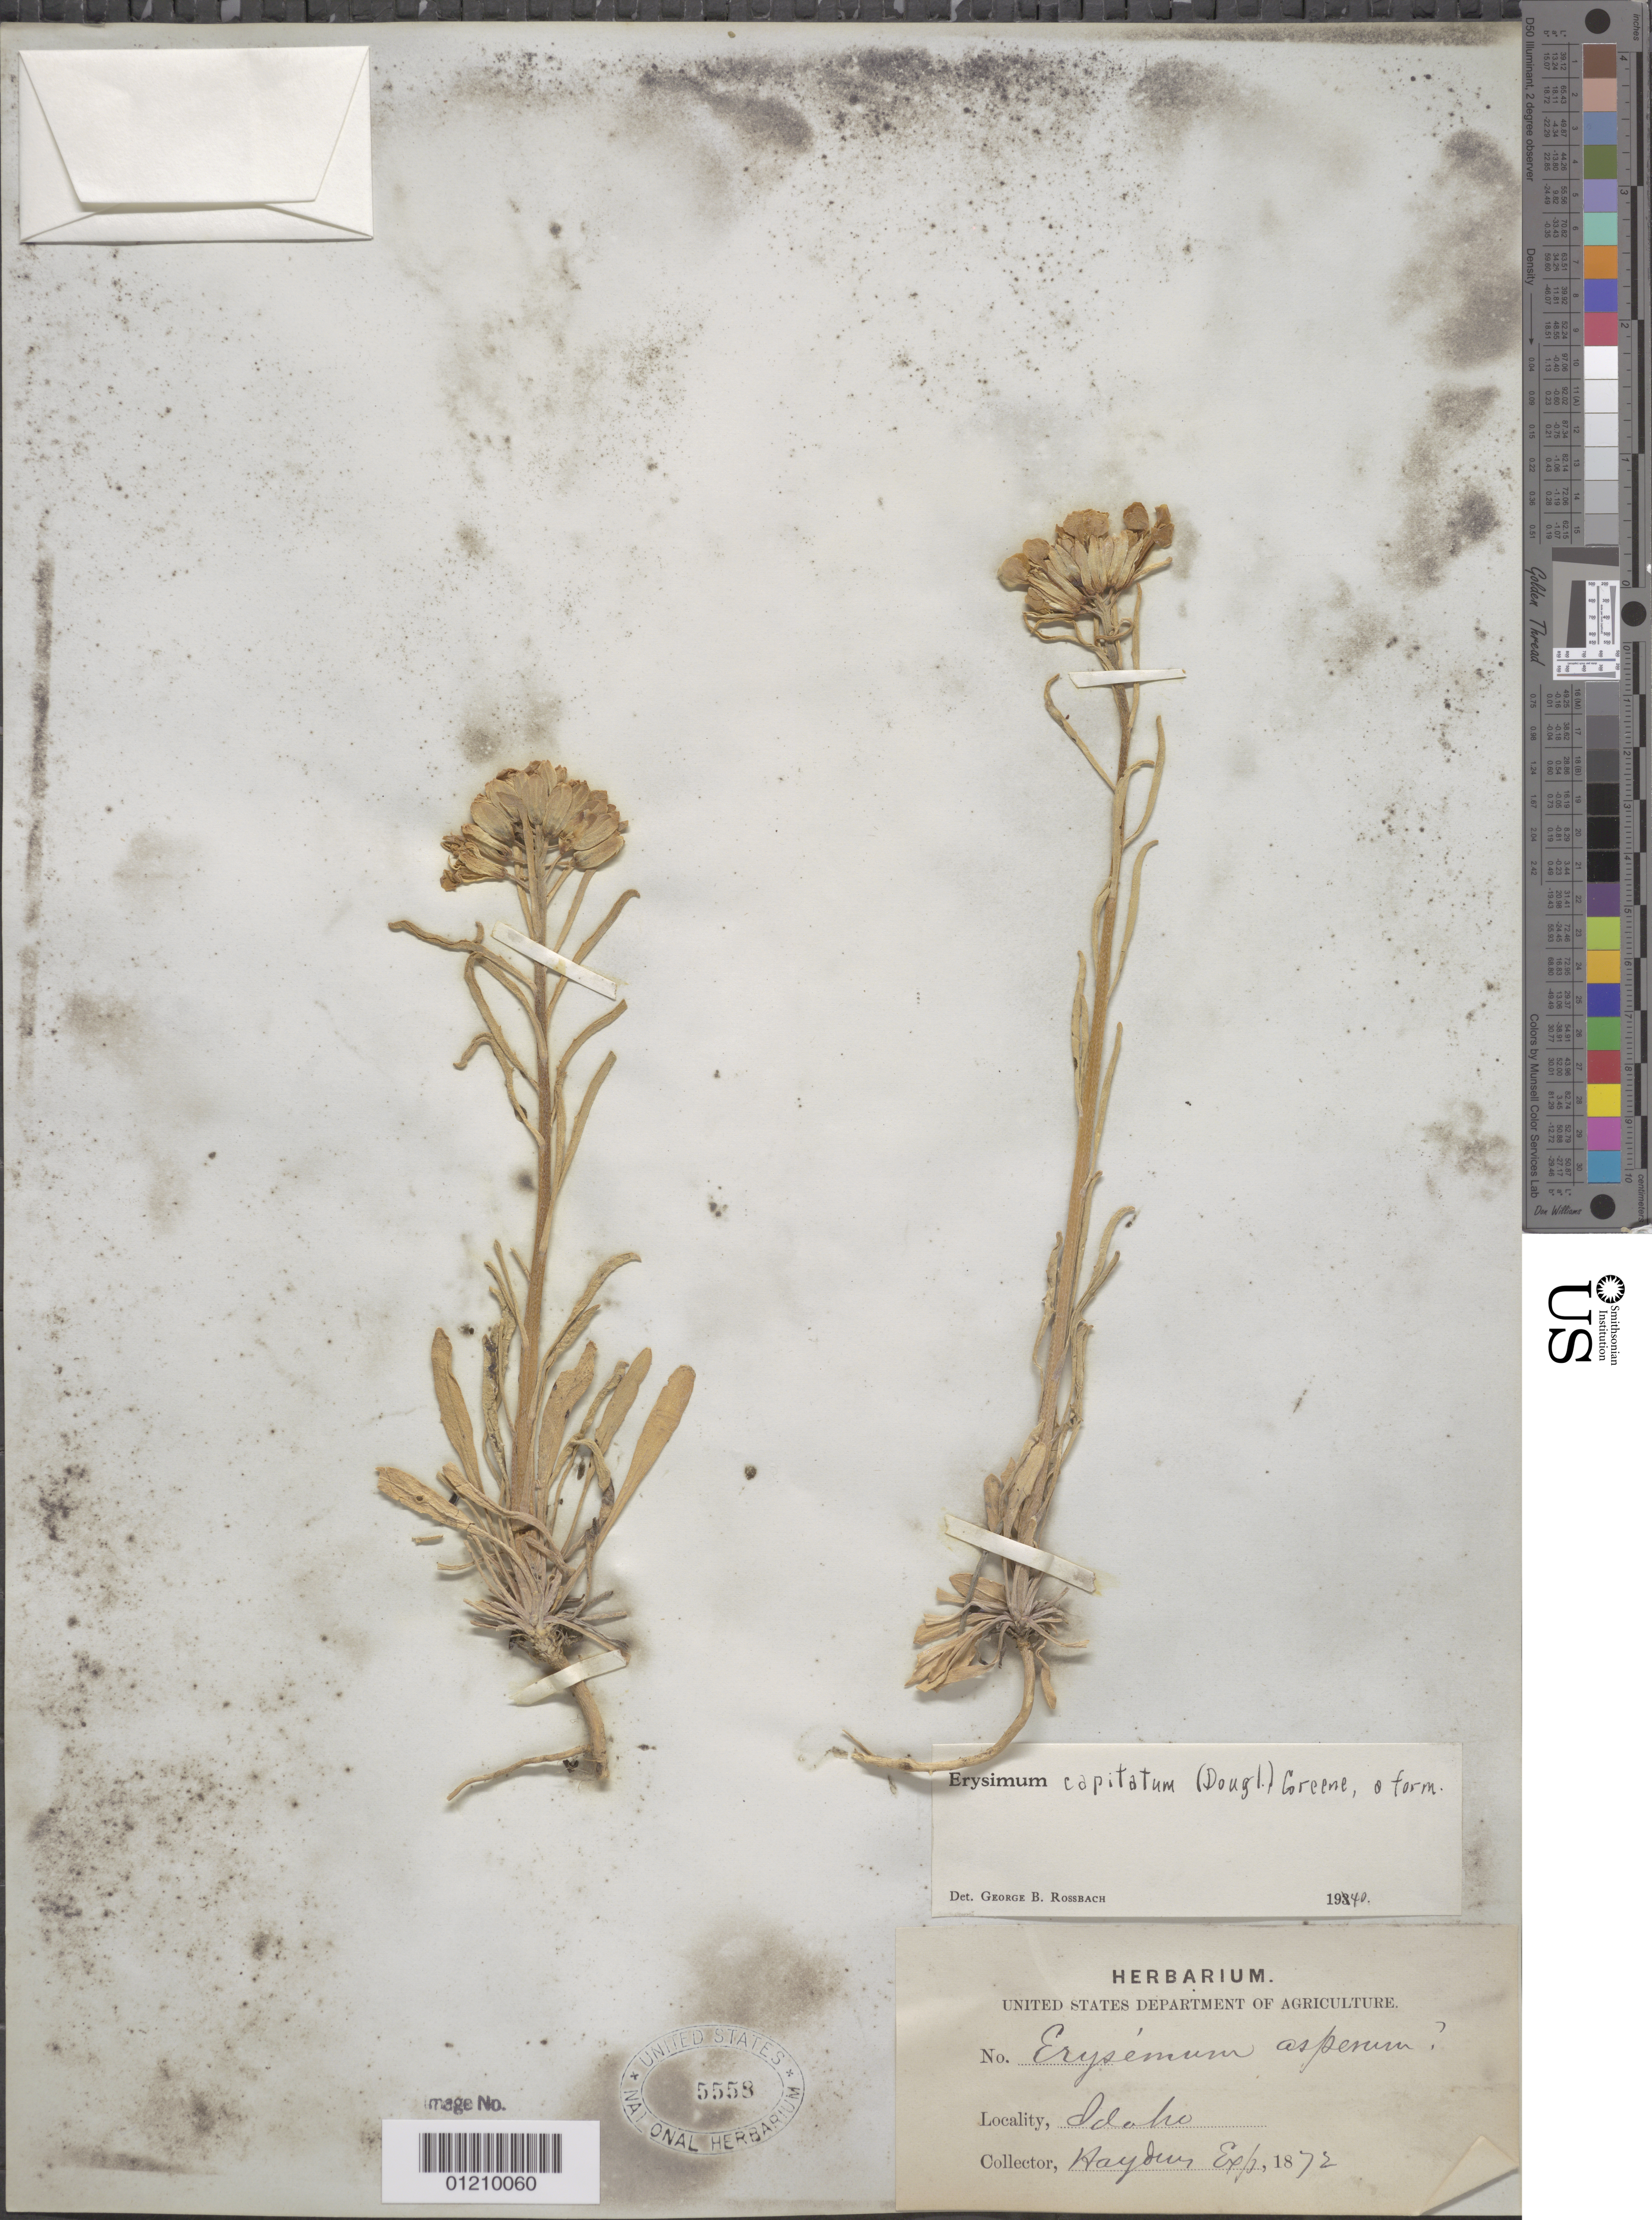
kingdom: Plantae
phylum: Tracheophyta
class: Magnoliopsida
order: Brassicales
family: Brassicaceae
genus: Erysimum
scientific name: Erysimum capitatum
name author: (Douglas ex Hook.) Greene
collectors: Hayden Exped.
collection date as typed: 1872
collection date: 1872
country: United States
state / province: Idaho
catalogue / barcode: US 5558